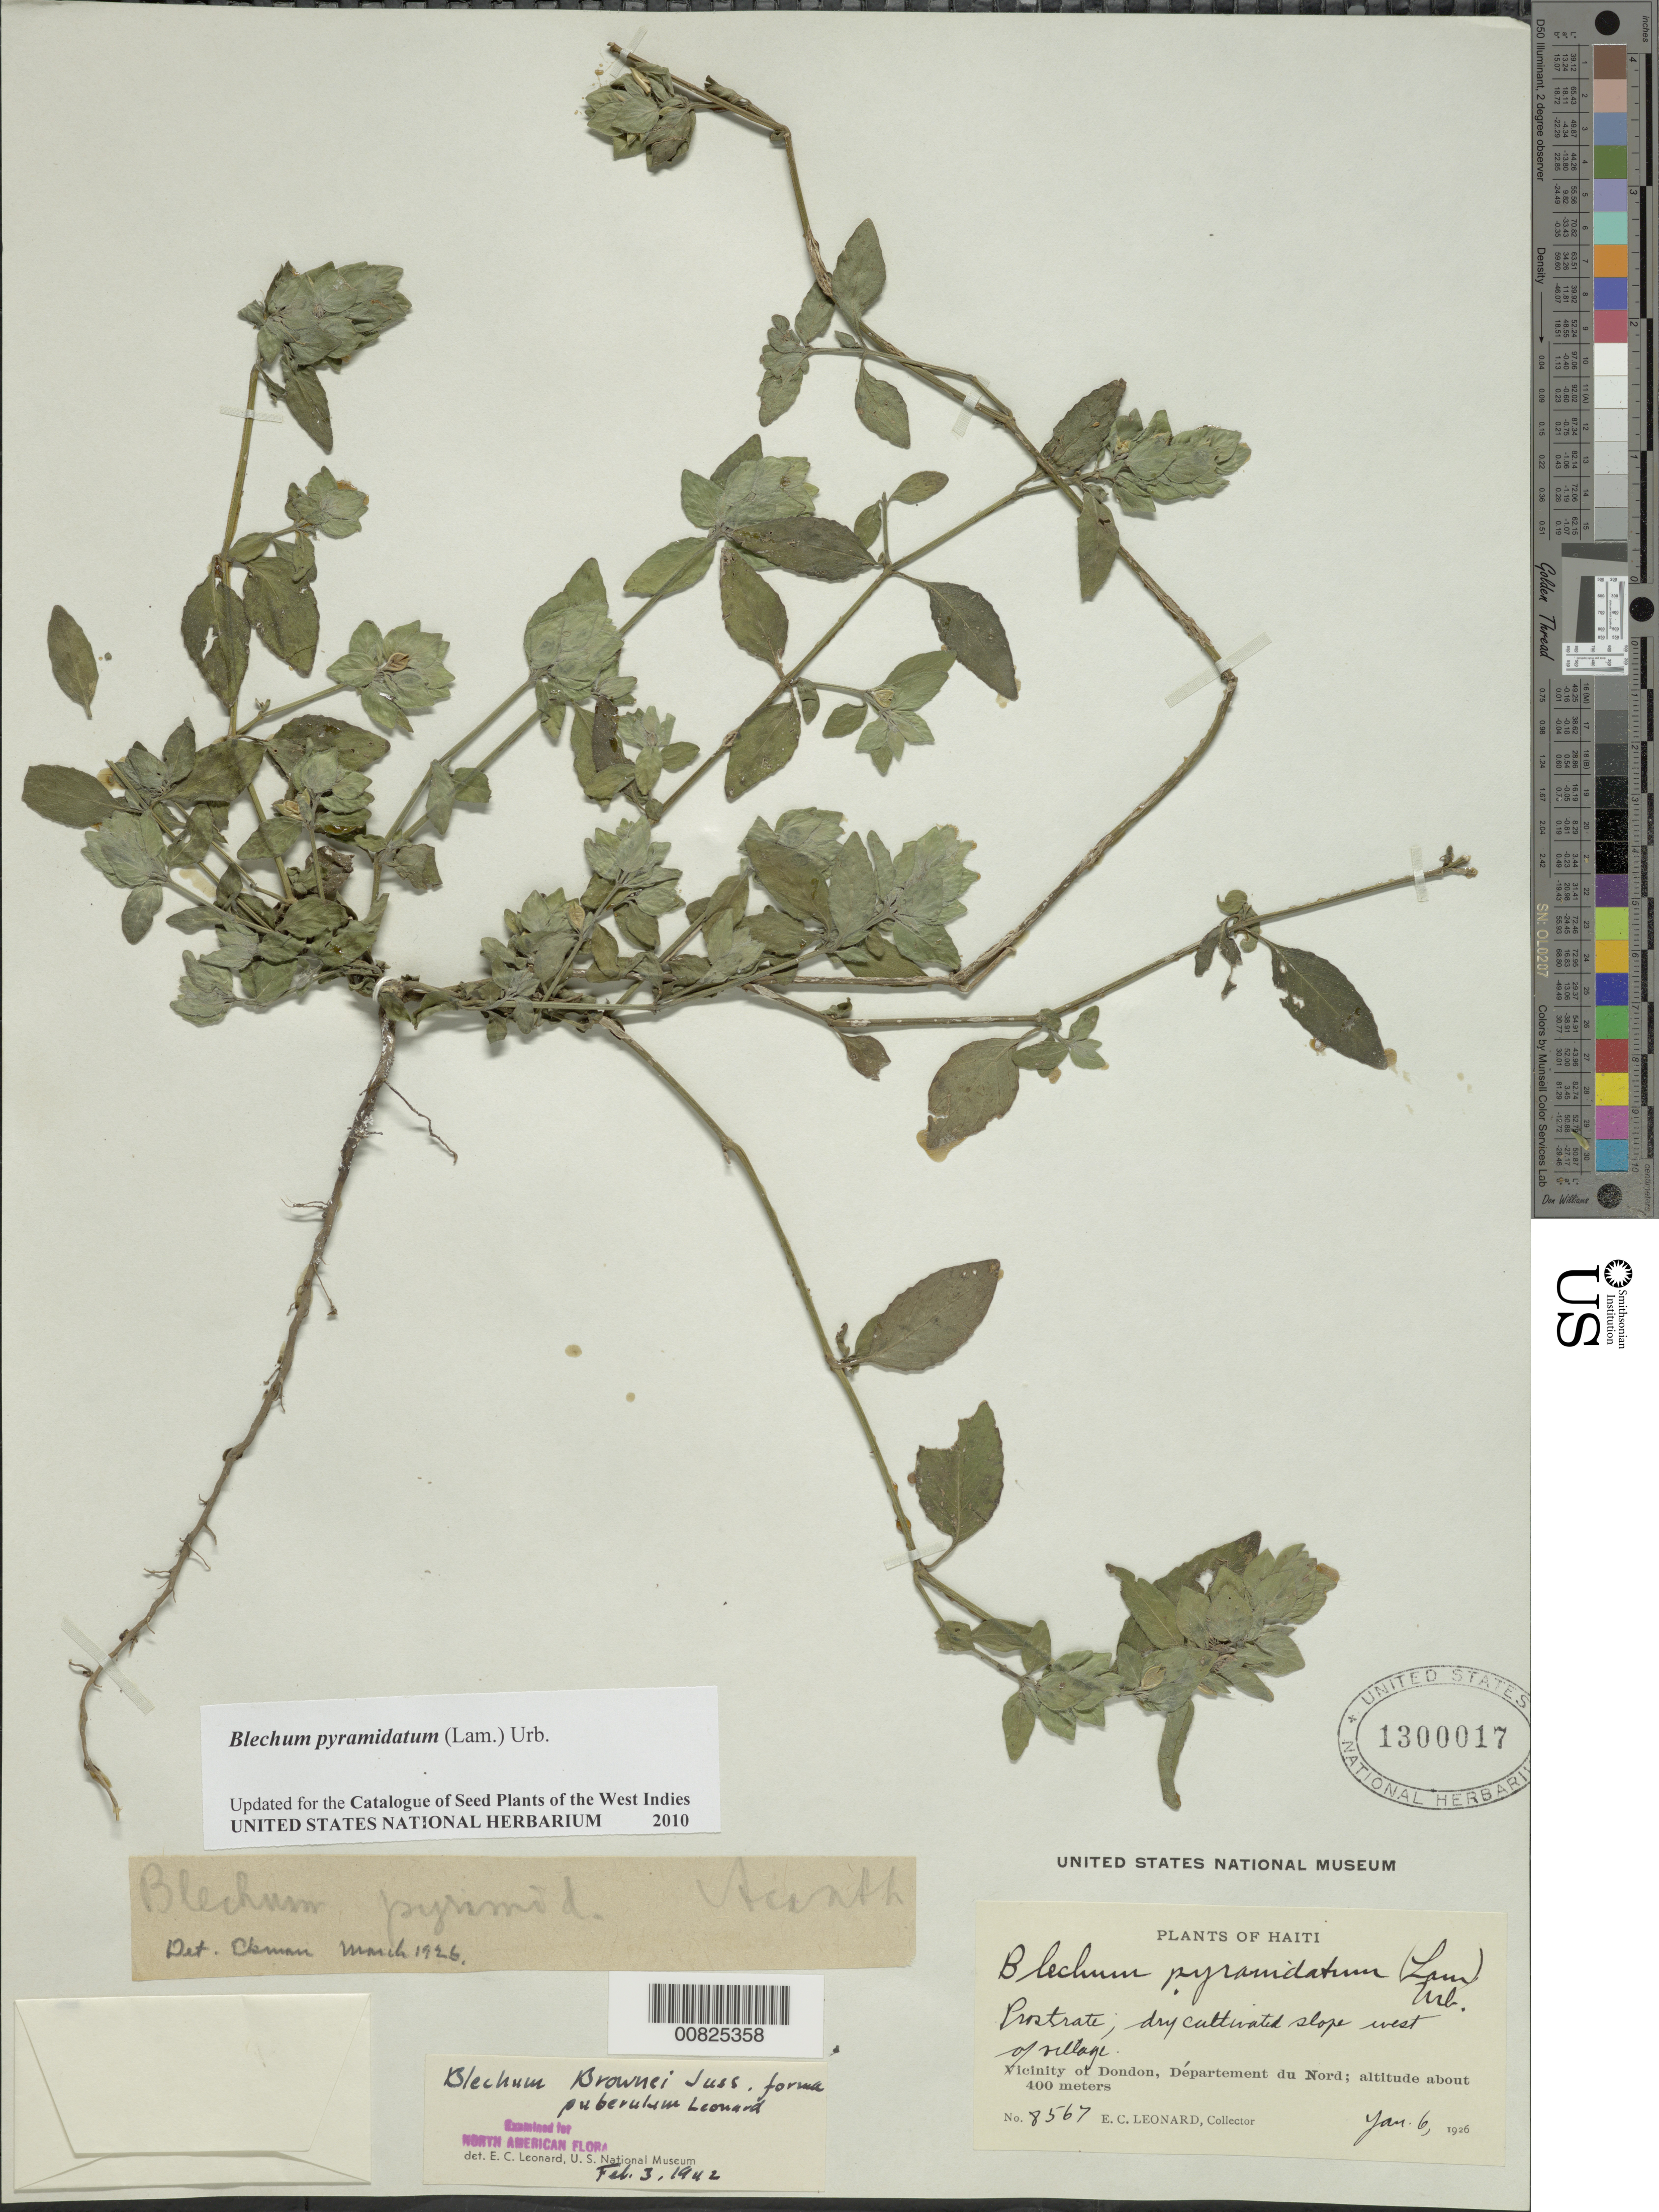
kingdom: Plantae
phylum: Tracheophyta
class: Magnoliopsida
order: Lamiales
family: Acanthaceae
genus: Blechum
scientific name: Blechum pyramidatum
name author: (Lam.) Urb.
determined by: Leonard, Emery C., (US)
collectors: E. C. Leonard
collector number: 8567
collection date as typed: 06 Jan 1926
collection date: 1926-01-06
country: Haiti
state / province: Nord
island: Hispaniola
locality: Vicinity of Dondon, W of village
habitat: Dry cultivated slope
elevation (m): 400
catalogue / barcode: US 1300017